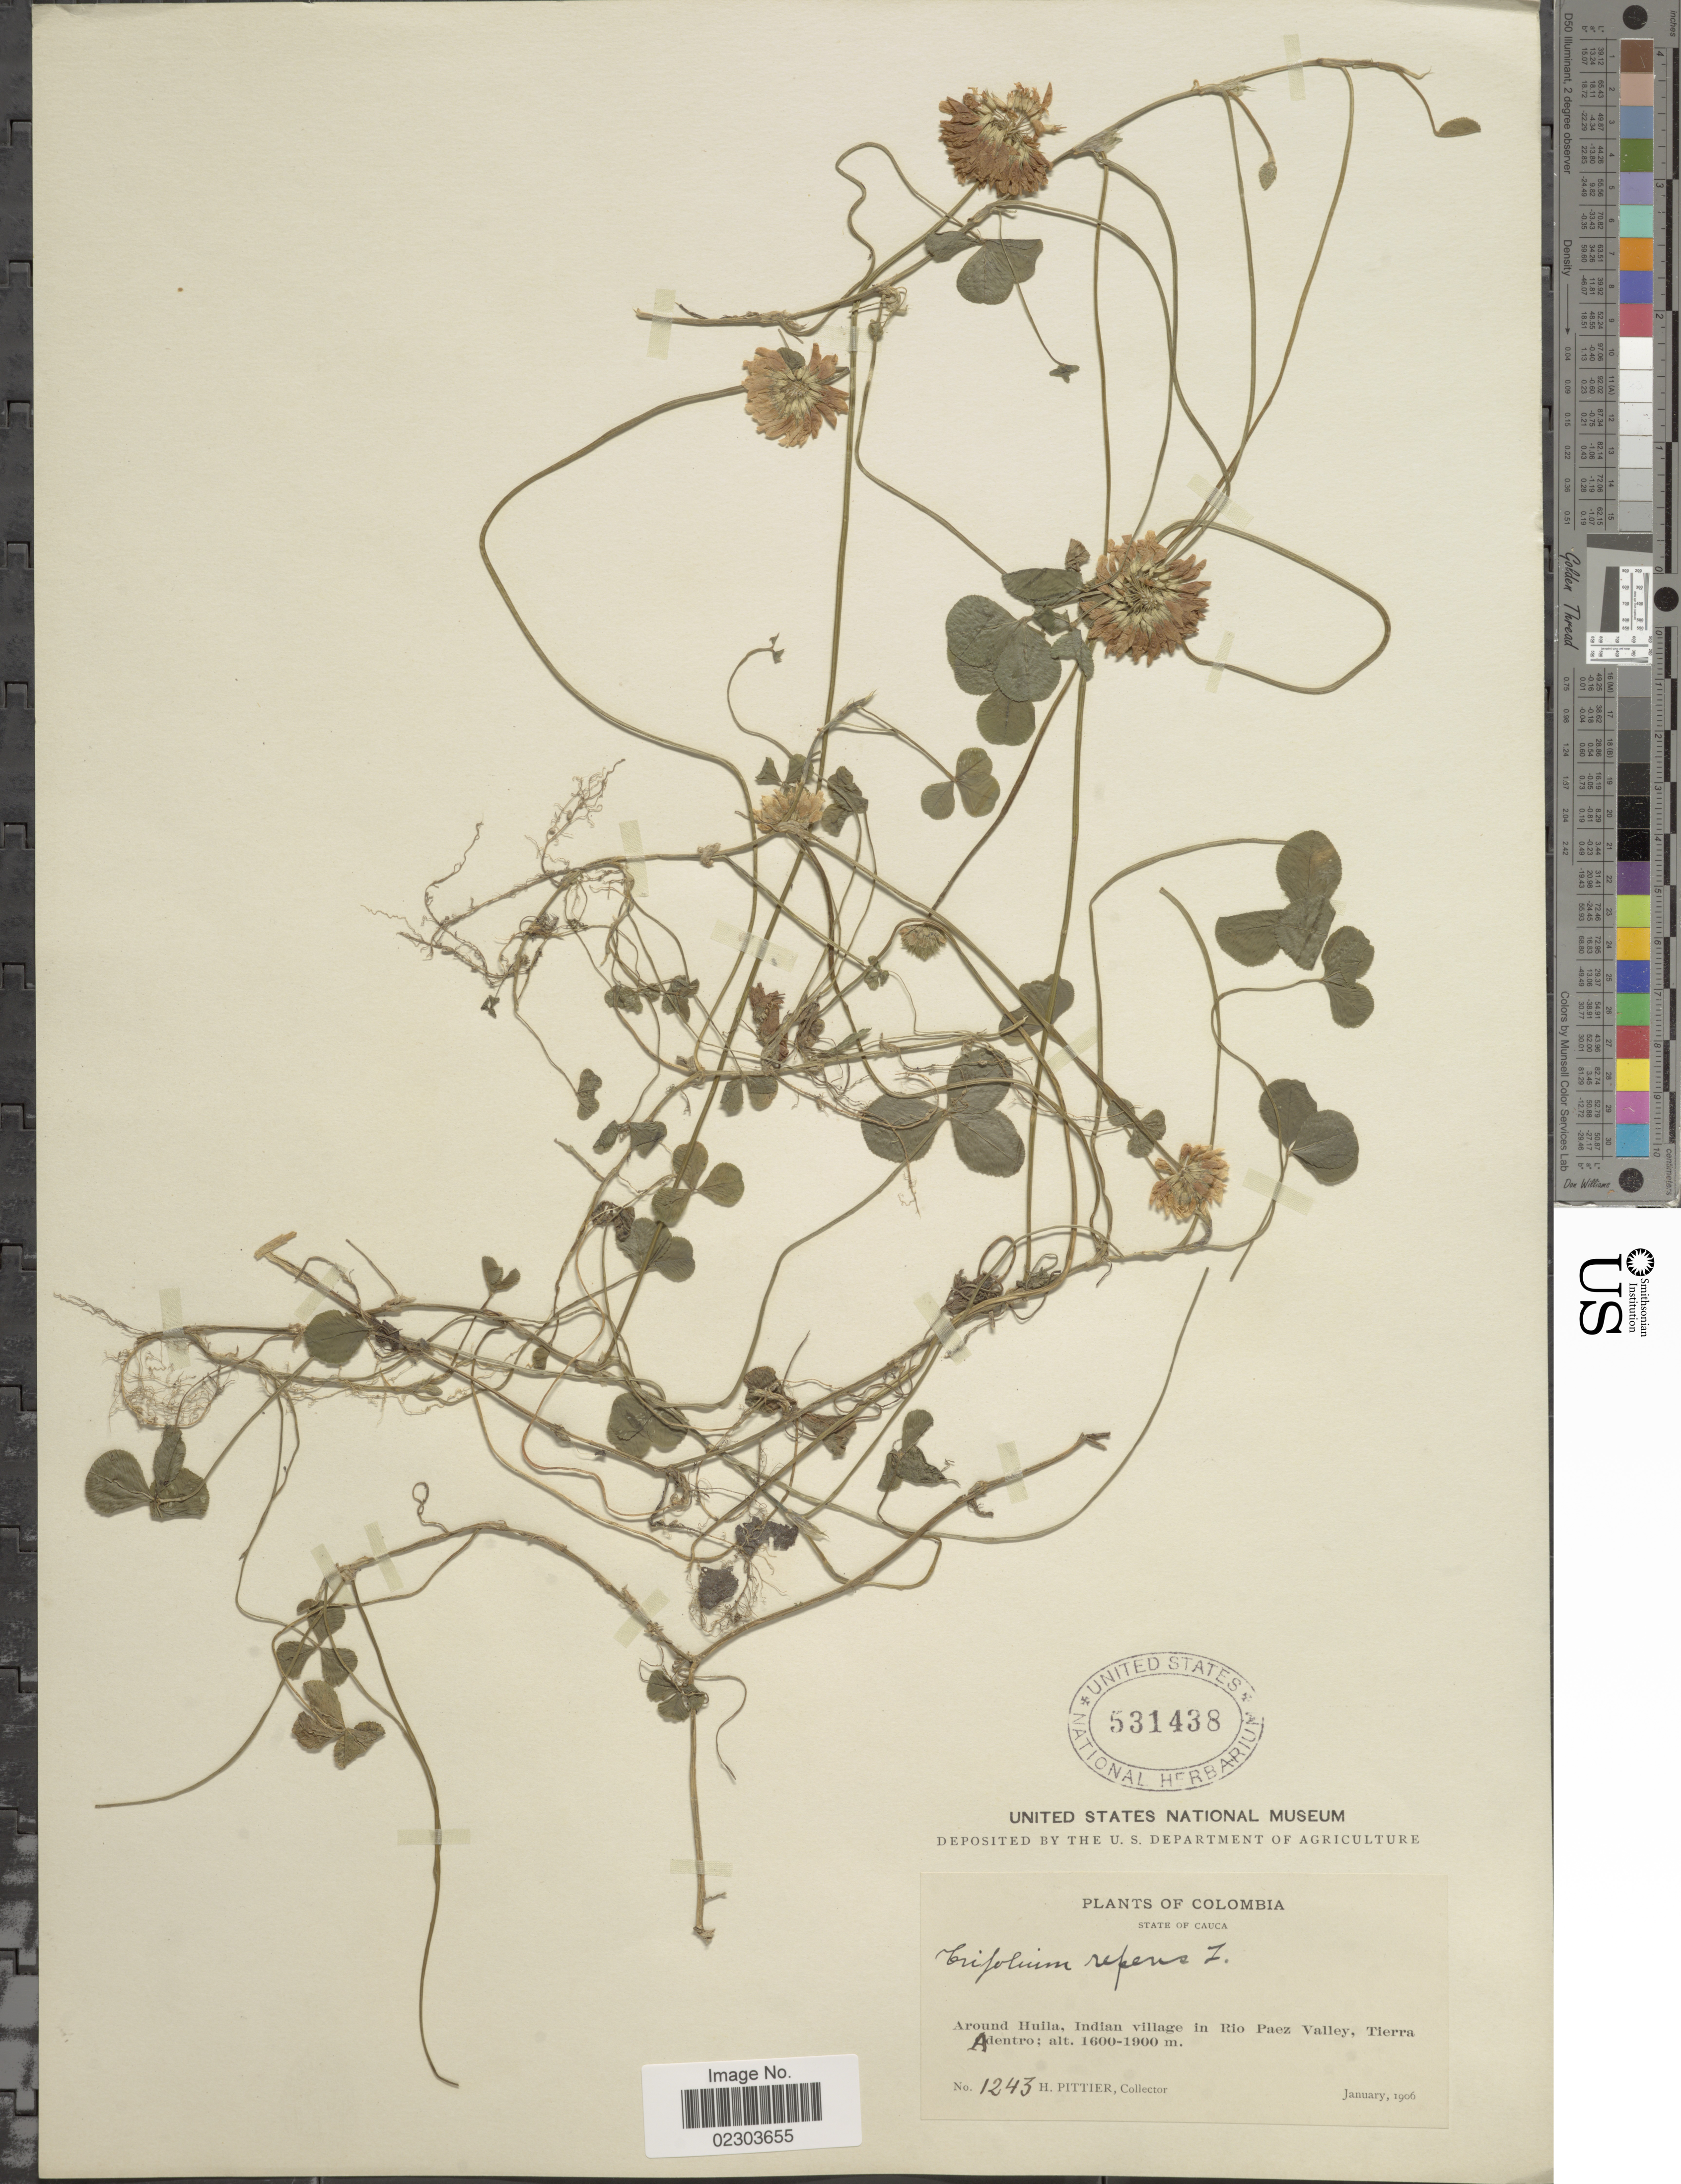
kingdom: Plantae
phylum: Tracheophyta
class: Magnoliopsida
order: Fabales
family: Fabaceae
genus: Trifolium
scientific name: Trifolium repens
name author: L.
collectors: H. F. Pittier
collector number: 1243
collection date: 1906-01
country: Colombia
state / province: Cauca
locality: Around Huila, Indian village in Rio Paez Valley, Tierra Adentro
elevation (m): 1600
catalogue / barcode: US 531438